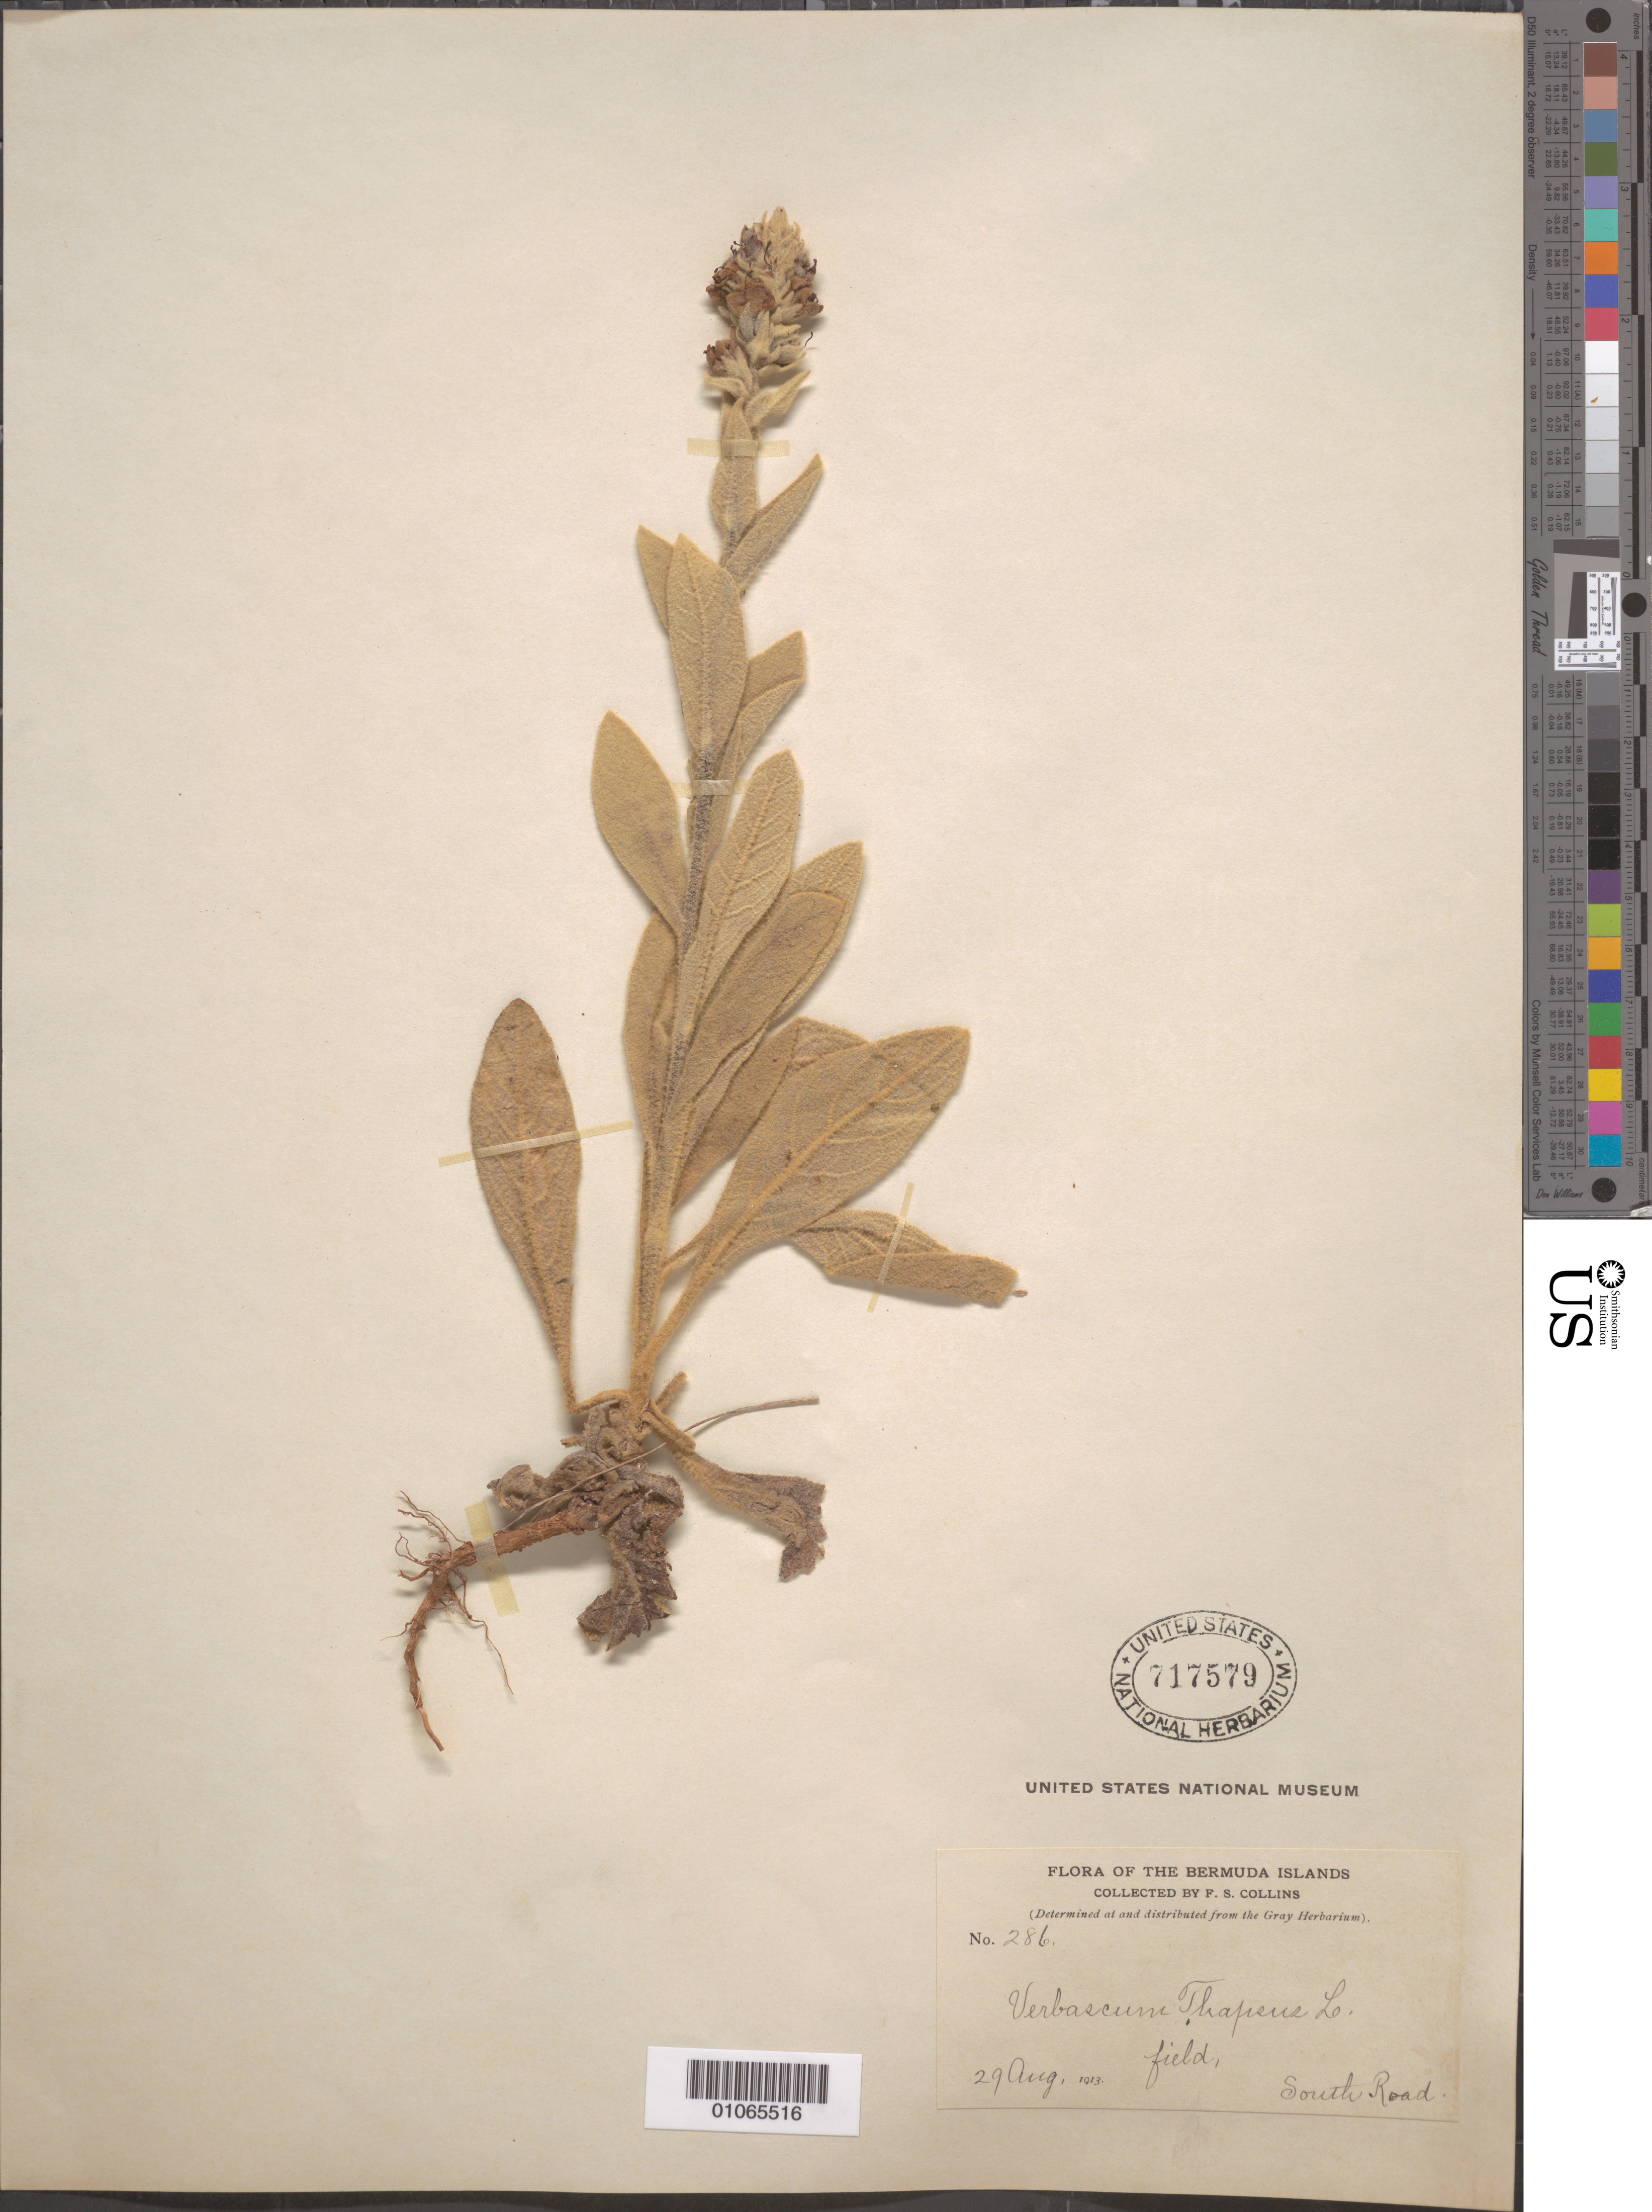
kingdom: Plantae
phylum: Tracheophyta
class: Magnoliopsida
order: Lamiales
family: Scrophulariaceae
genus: Verbascum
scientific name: Verbascum thapsus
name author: L.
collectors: F. Collins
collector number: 286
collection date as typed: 29 Aug 1913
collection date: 1913-08-29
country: Bermuda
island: Bermuda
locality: South Road. Field.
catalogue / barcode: US 717579